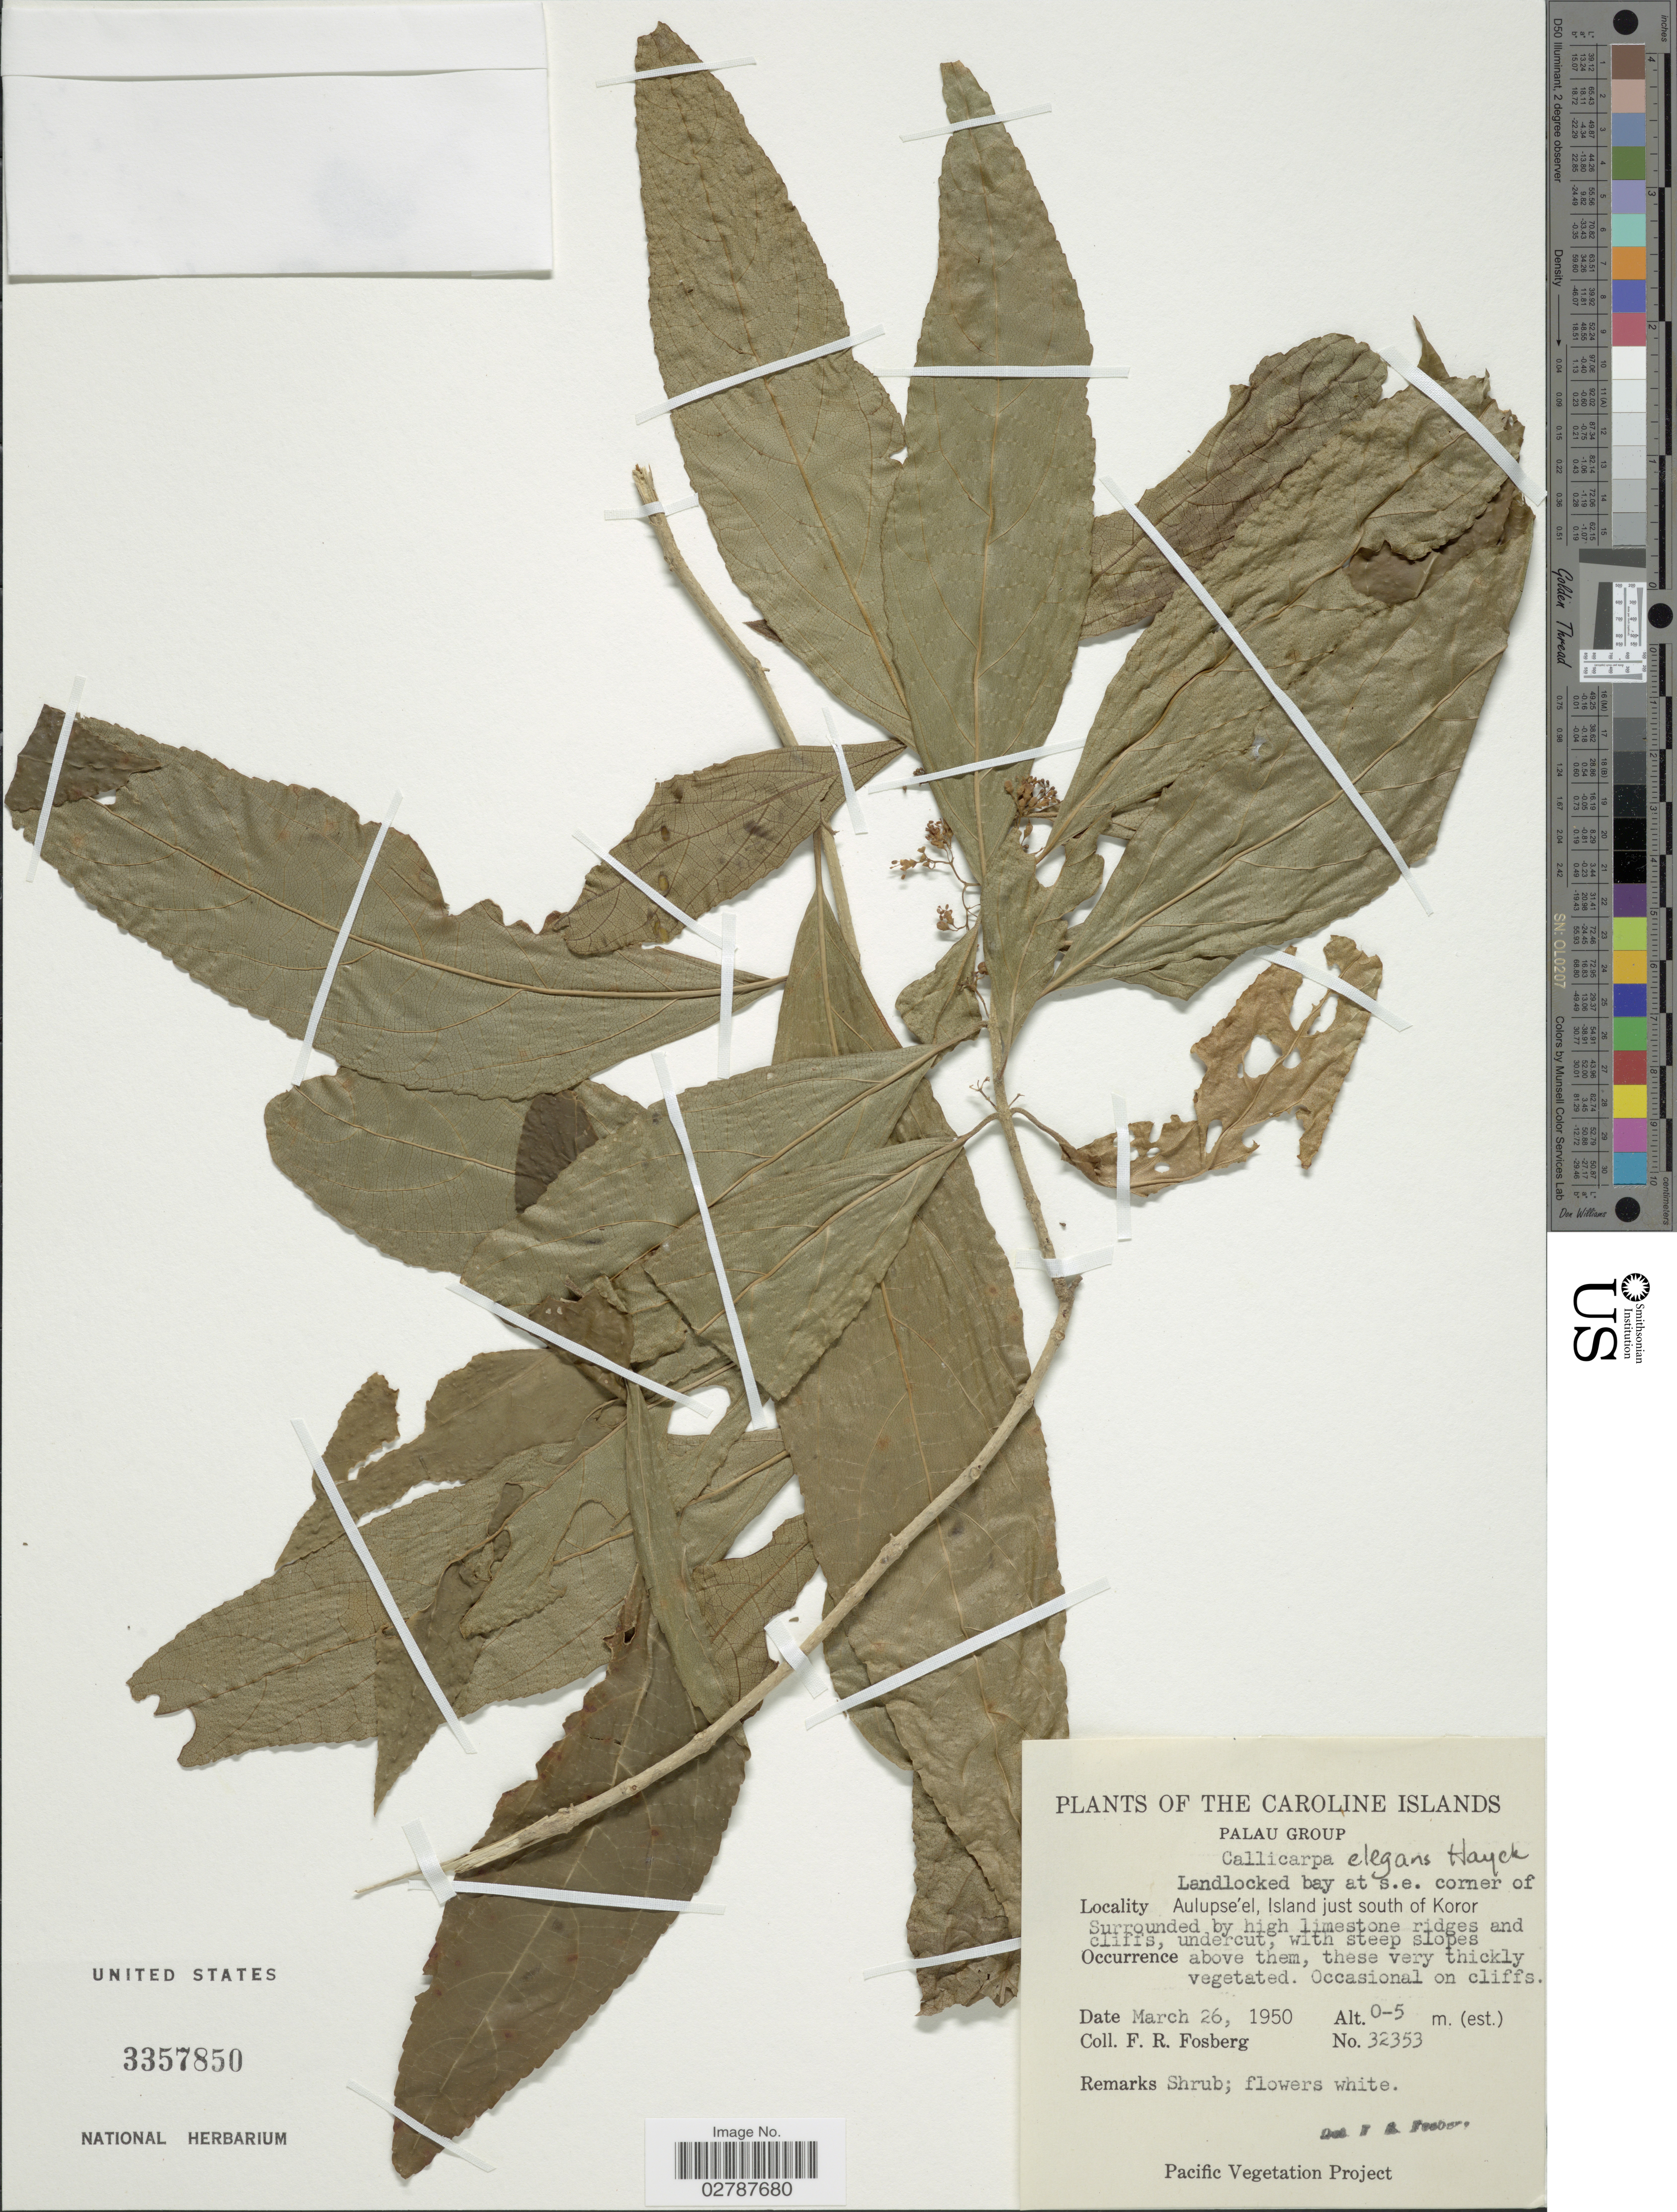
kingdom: Plantae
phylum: Tracheophyta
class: Magnoliopsida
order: Lamiales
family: Lamiaceae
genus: Callicarpa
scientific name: Callicarpa elegans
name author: Hayek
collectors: F. R. Fosberg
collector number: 32353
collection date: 1950-03-26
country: Palau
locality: The Caroline Islands. Palau Group. Landlocked bay at s.e. corner of Aulupse'el, Island just south of Koror.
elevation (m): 0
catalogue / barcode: US 3357850